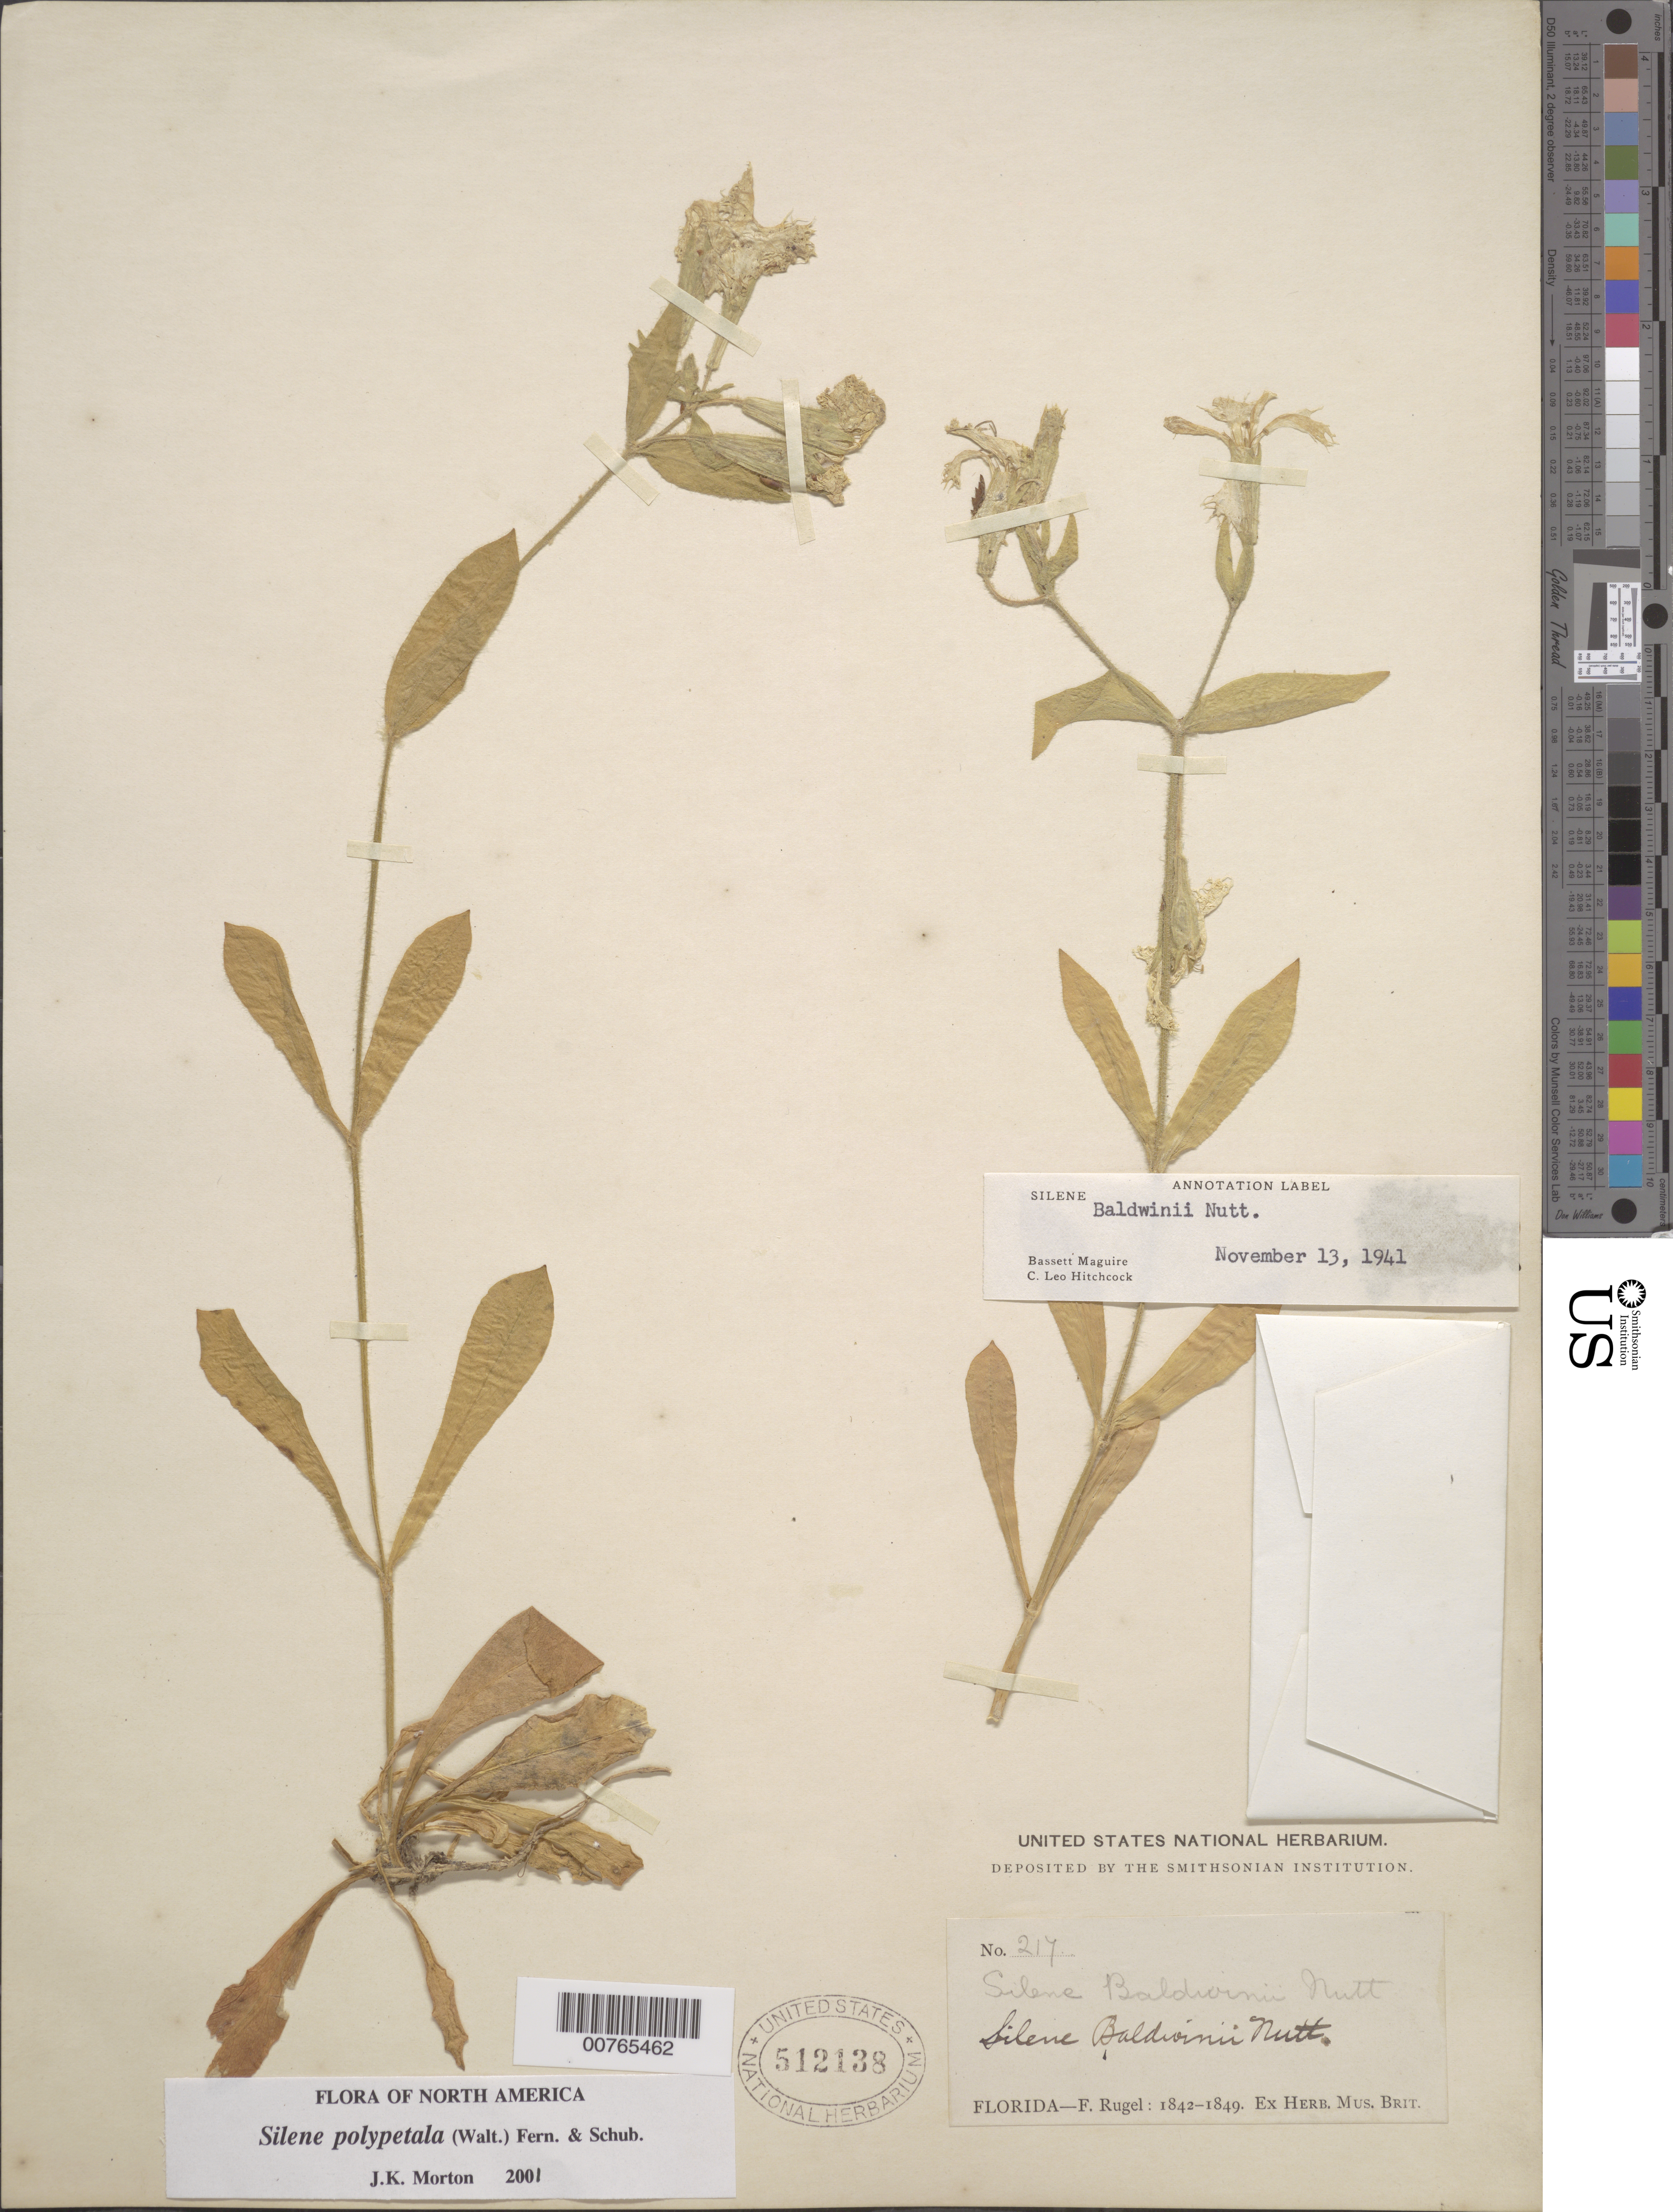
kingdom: Plantae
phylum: Tracheophyta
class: Magnoliopsida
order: Caryophyllales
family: Caryophyllaceae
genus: Silene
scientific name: Silene polypetala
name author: (Walter) Fernald &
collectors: F. Rugel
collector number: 217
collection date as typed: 1842 to -- --- 1849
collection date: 1842/1849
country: United States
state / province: Florida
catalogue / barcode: US 512138